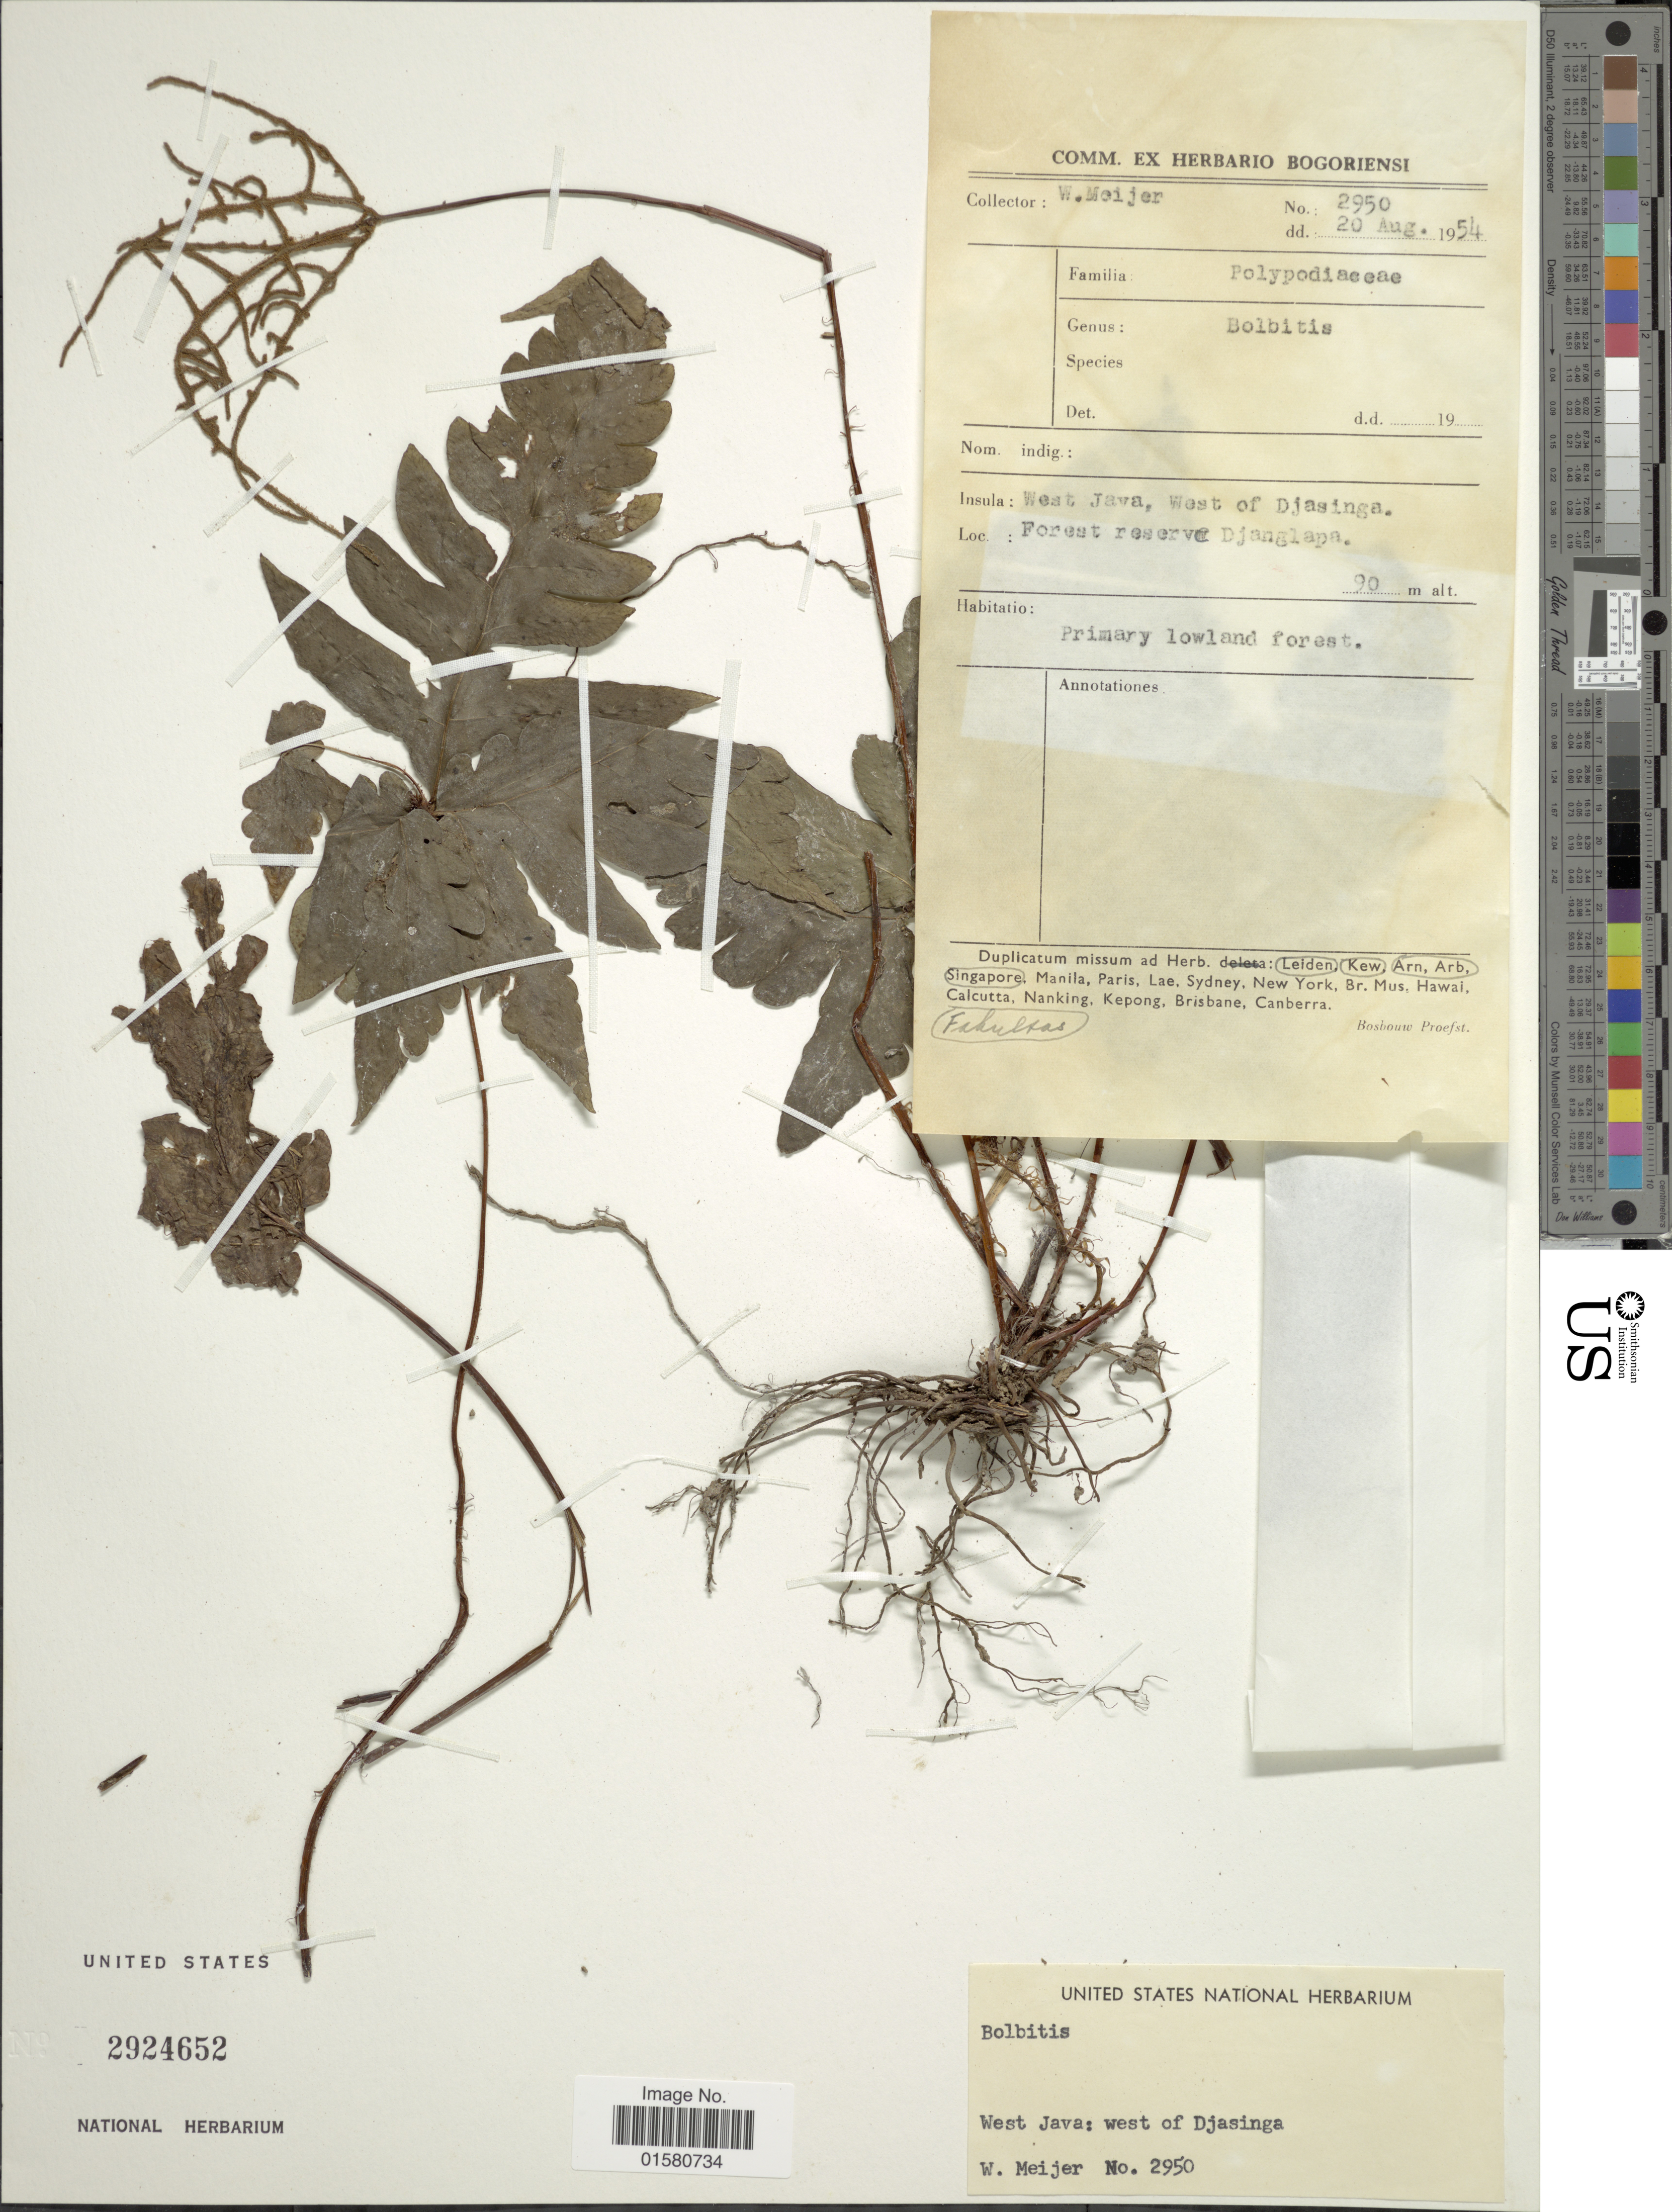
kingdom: Plantae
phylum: Tracheophyta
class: Polypodiopsida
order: Polypodiales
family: Tectariaceae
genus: Tectaria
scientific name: Tectaria aurita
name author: (Sw.) Chandra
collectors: W. Meijer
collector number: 2950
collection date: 1954-08-20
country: Indonesia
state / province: Java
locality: West Java: west of Djasinga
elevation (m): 90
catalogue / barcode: US 2924652